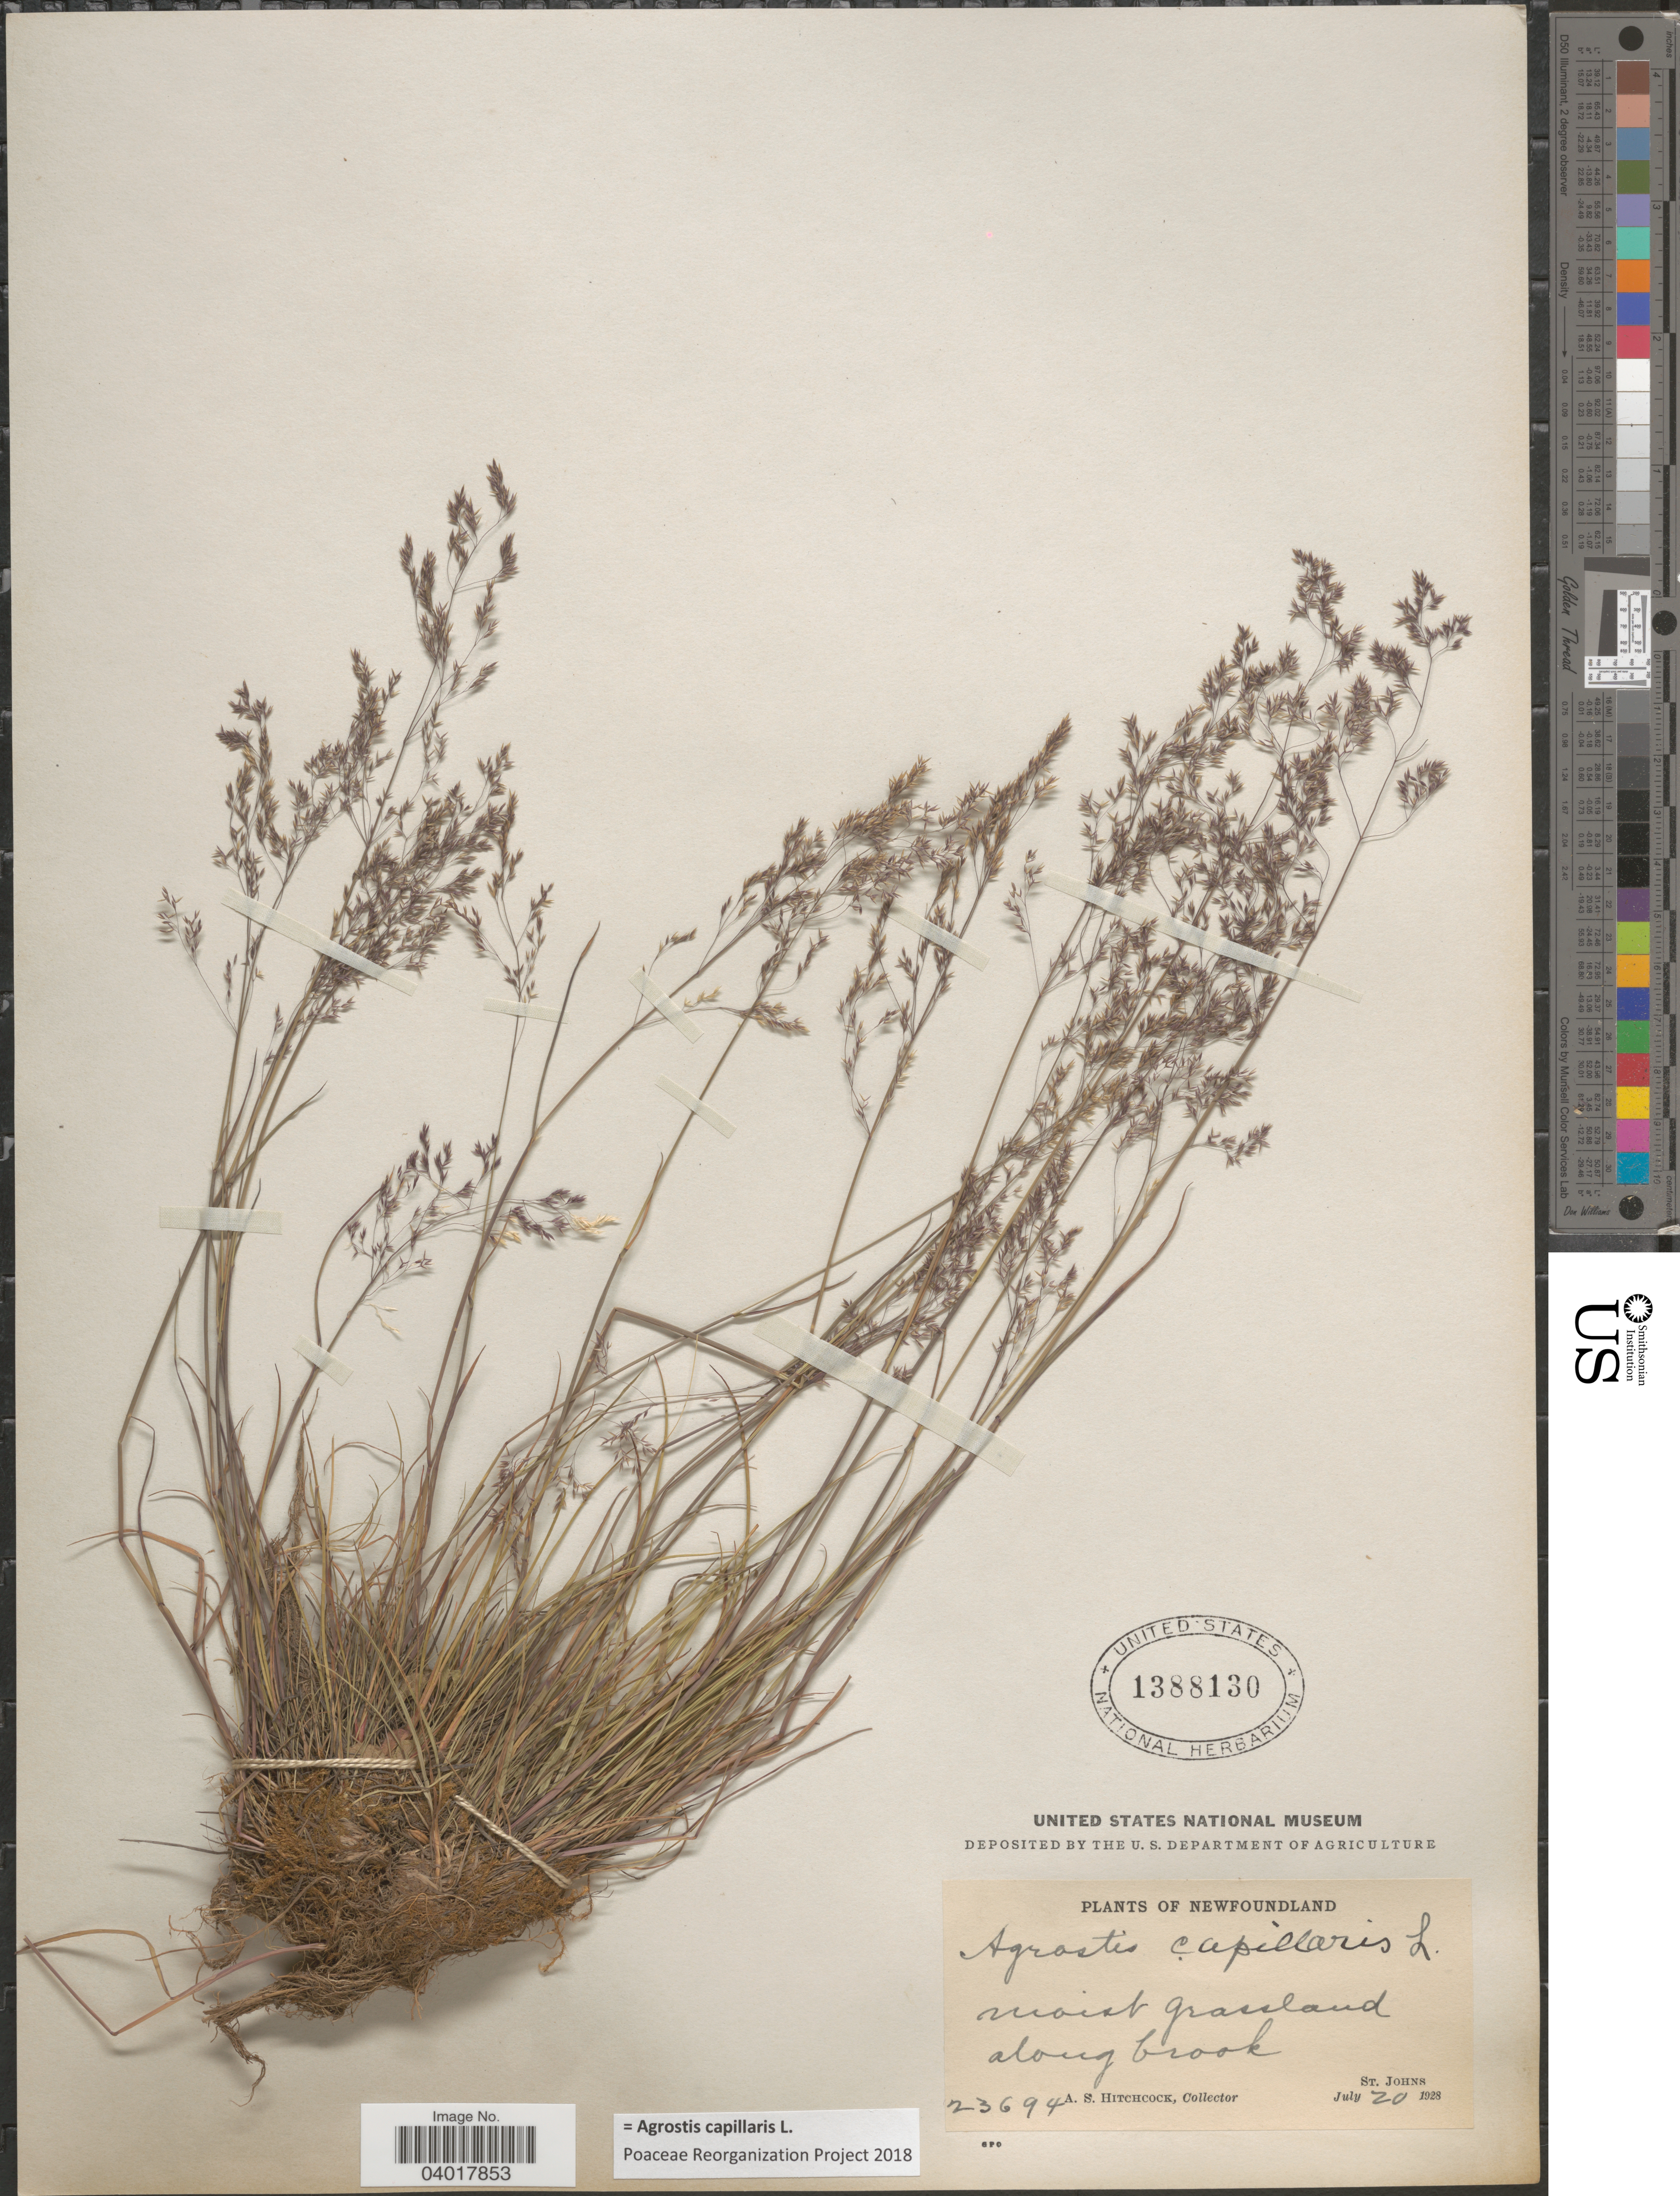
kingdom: Plantae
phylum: Tracheophyta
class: Liliopsida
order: Poales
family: Poaceae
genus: Agrostis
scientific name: Agrostis capillaris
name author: L.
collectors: A. S. Hitchcock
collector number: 23694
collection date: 1928-07-20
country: Canada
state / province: Newfoundland and Labrador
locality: St. Johns.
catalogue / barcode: US 1388130